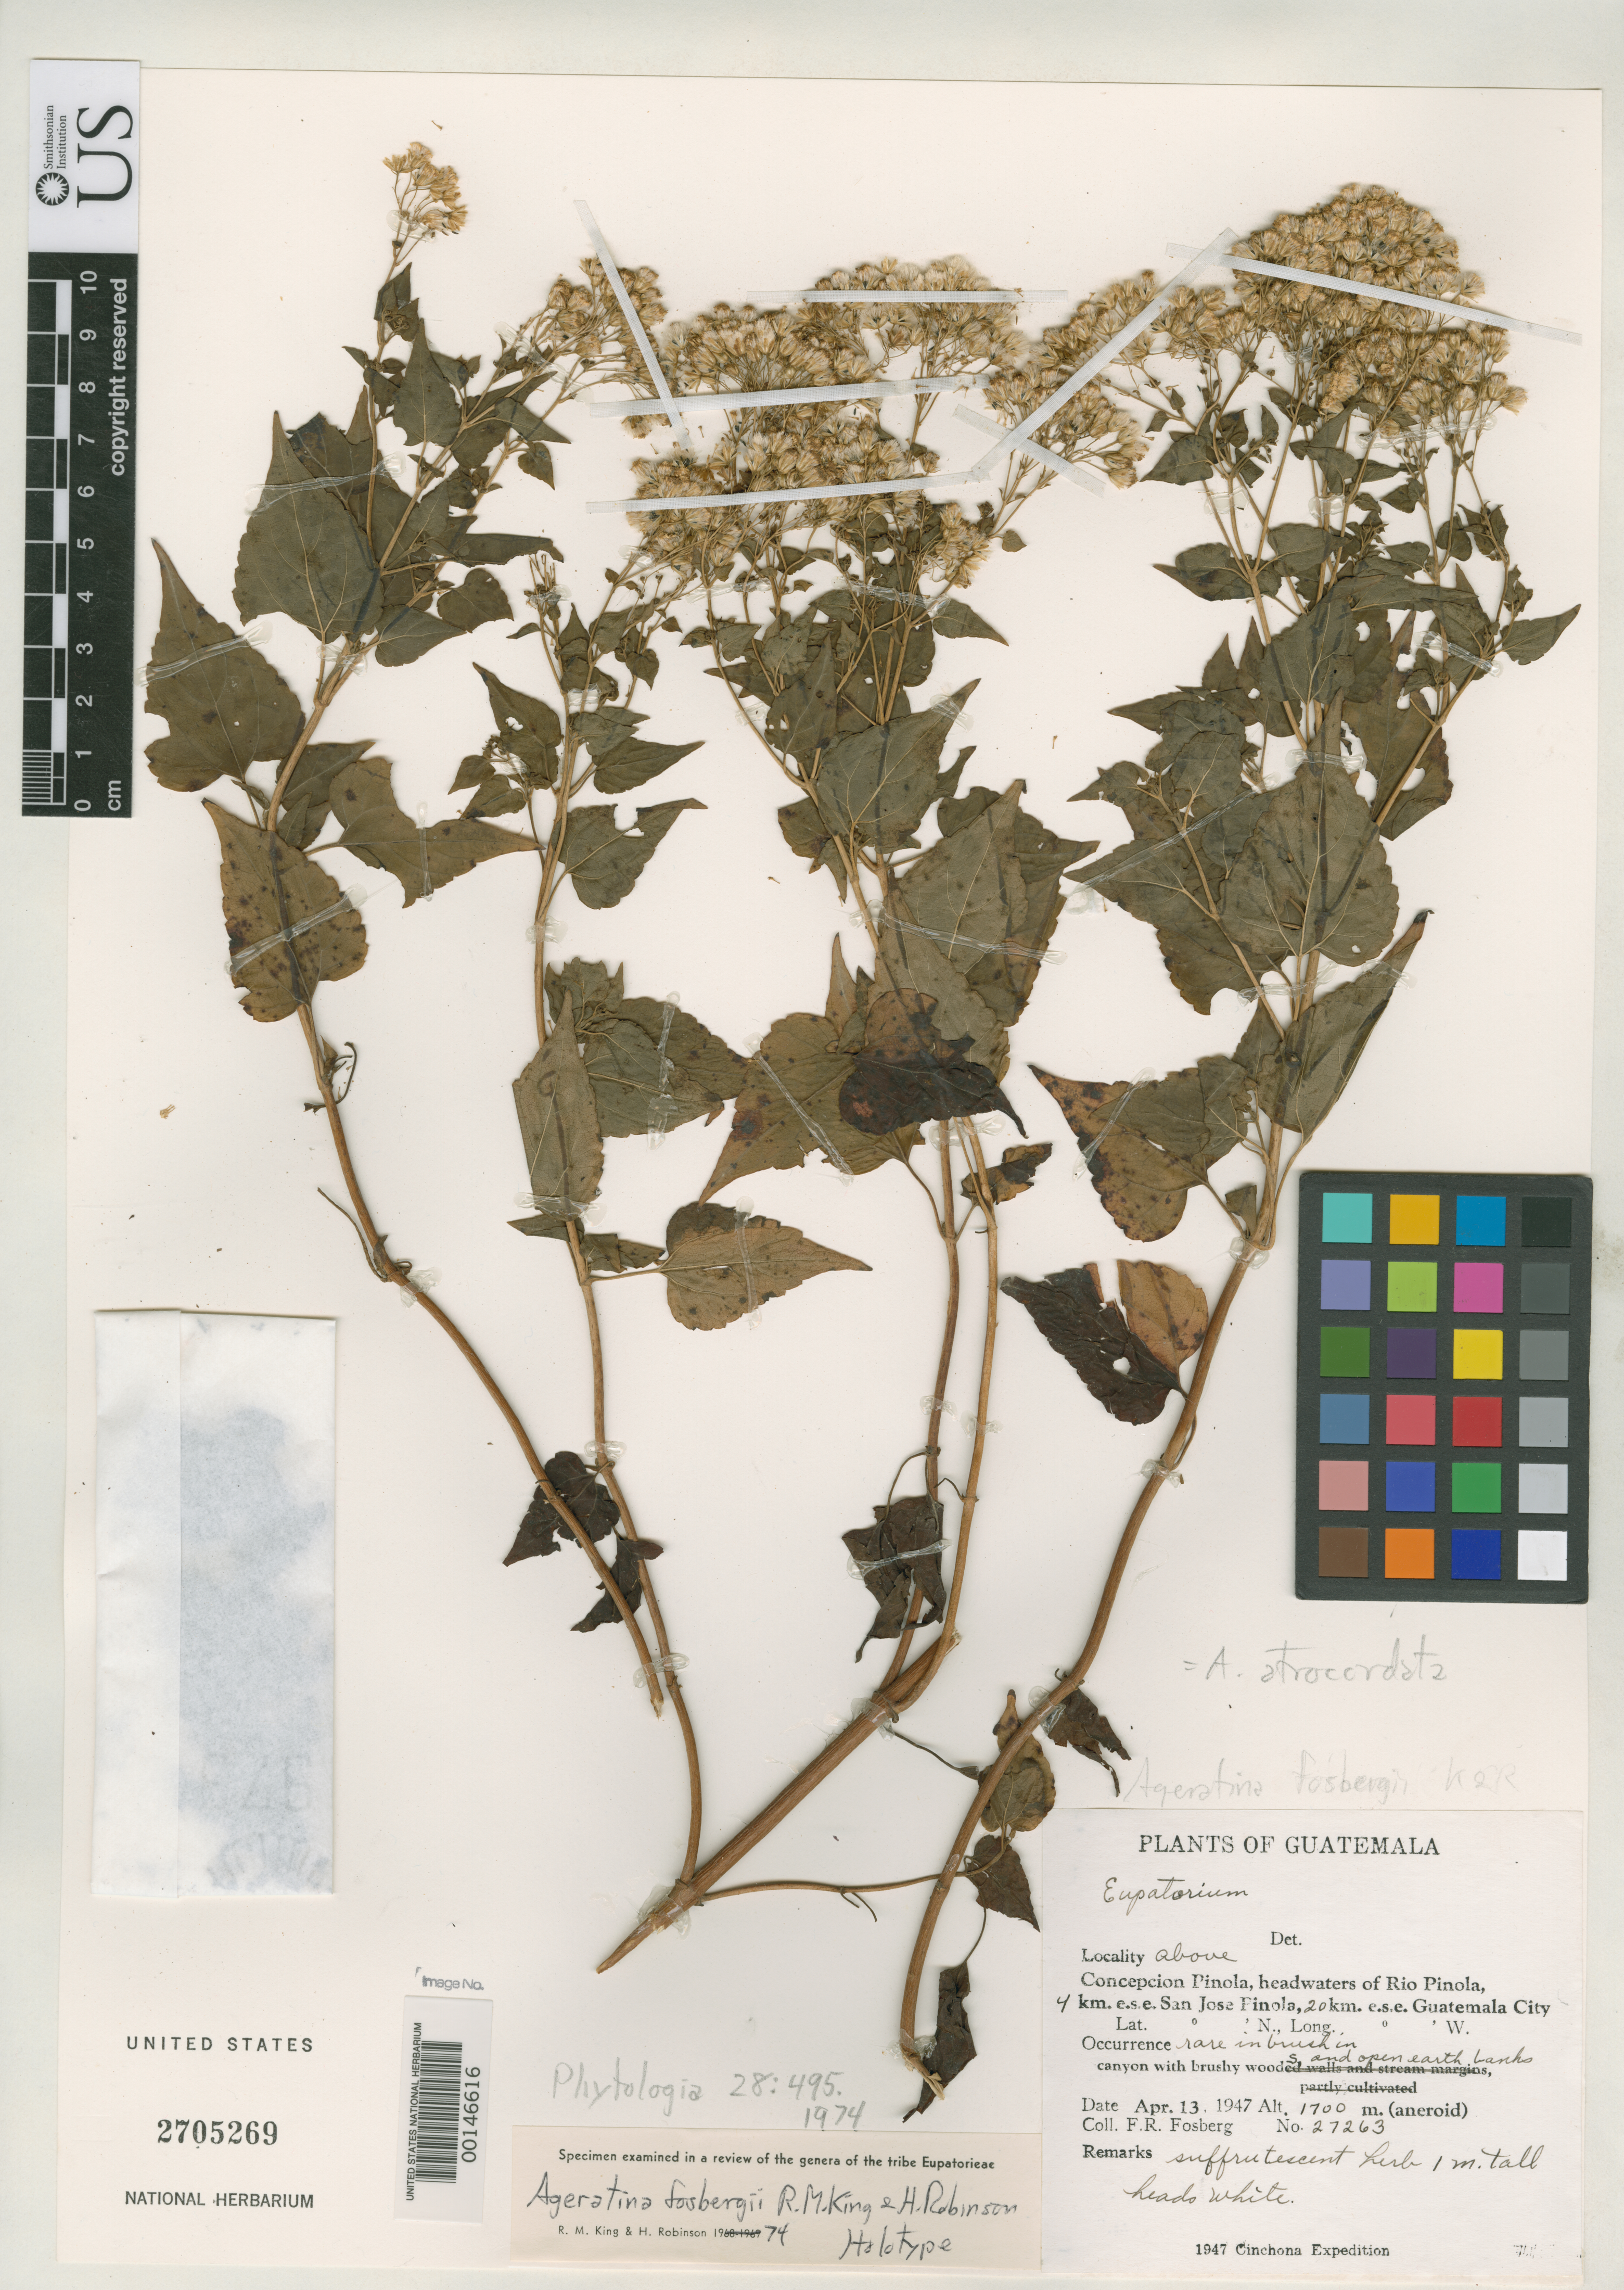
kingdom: Plantae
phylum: Tracheophyta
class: Magnoliopsida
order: Asterales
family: Asteraceae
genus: Ageratina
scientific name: Ageratina fosbergii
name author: R.M. King & H. Rob.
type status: Holotype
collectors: F. R. Fosberg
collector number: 27263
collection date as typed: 13 Apr 1947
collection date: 1947-04-13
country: Guatemala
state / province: Guatemala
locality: Concepcion Pinola, Rio Pinola, 4 km. E of Jose Pinola, 20 km. E of Guatemala City.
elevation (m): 1700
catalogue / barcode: US 2705269